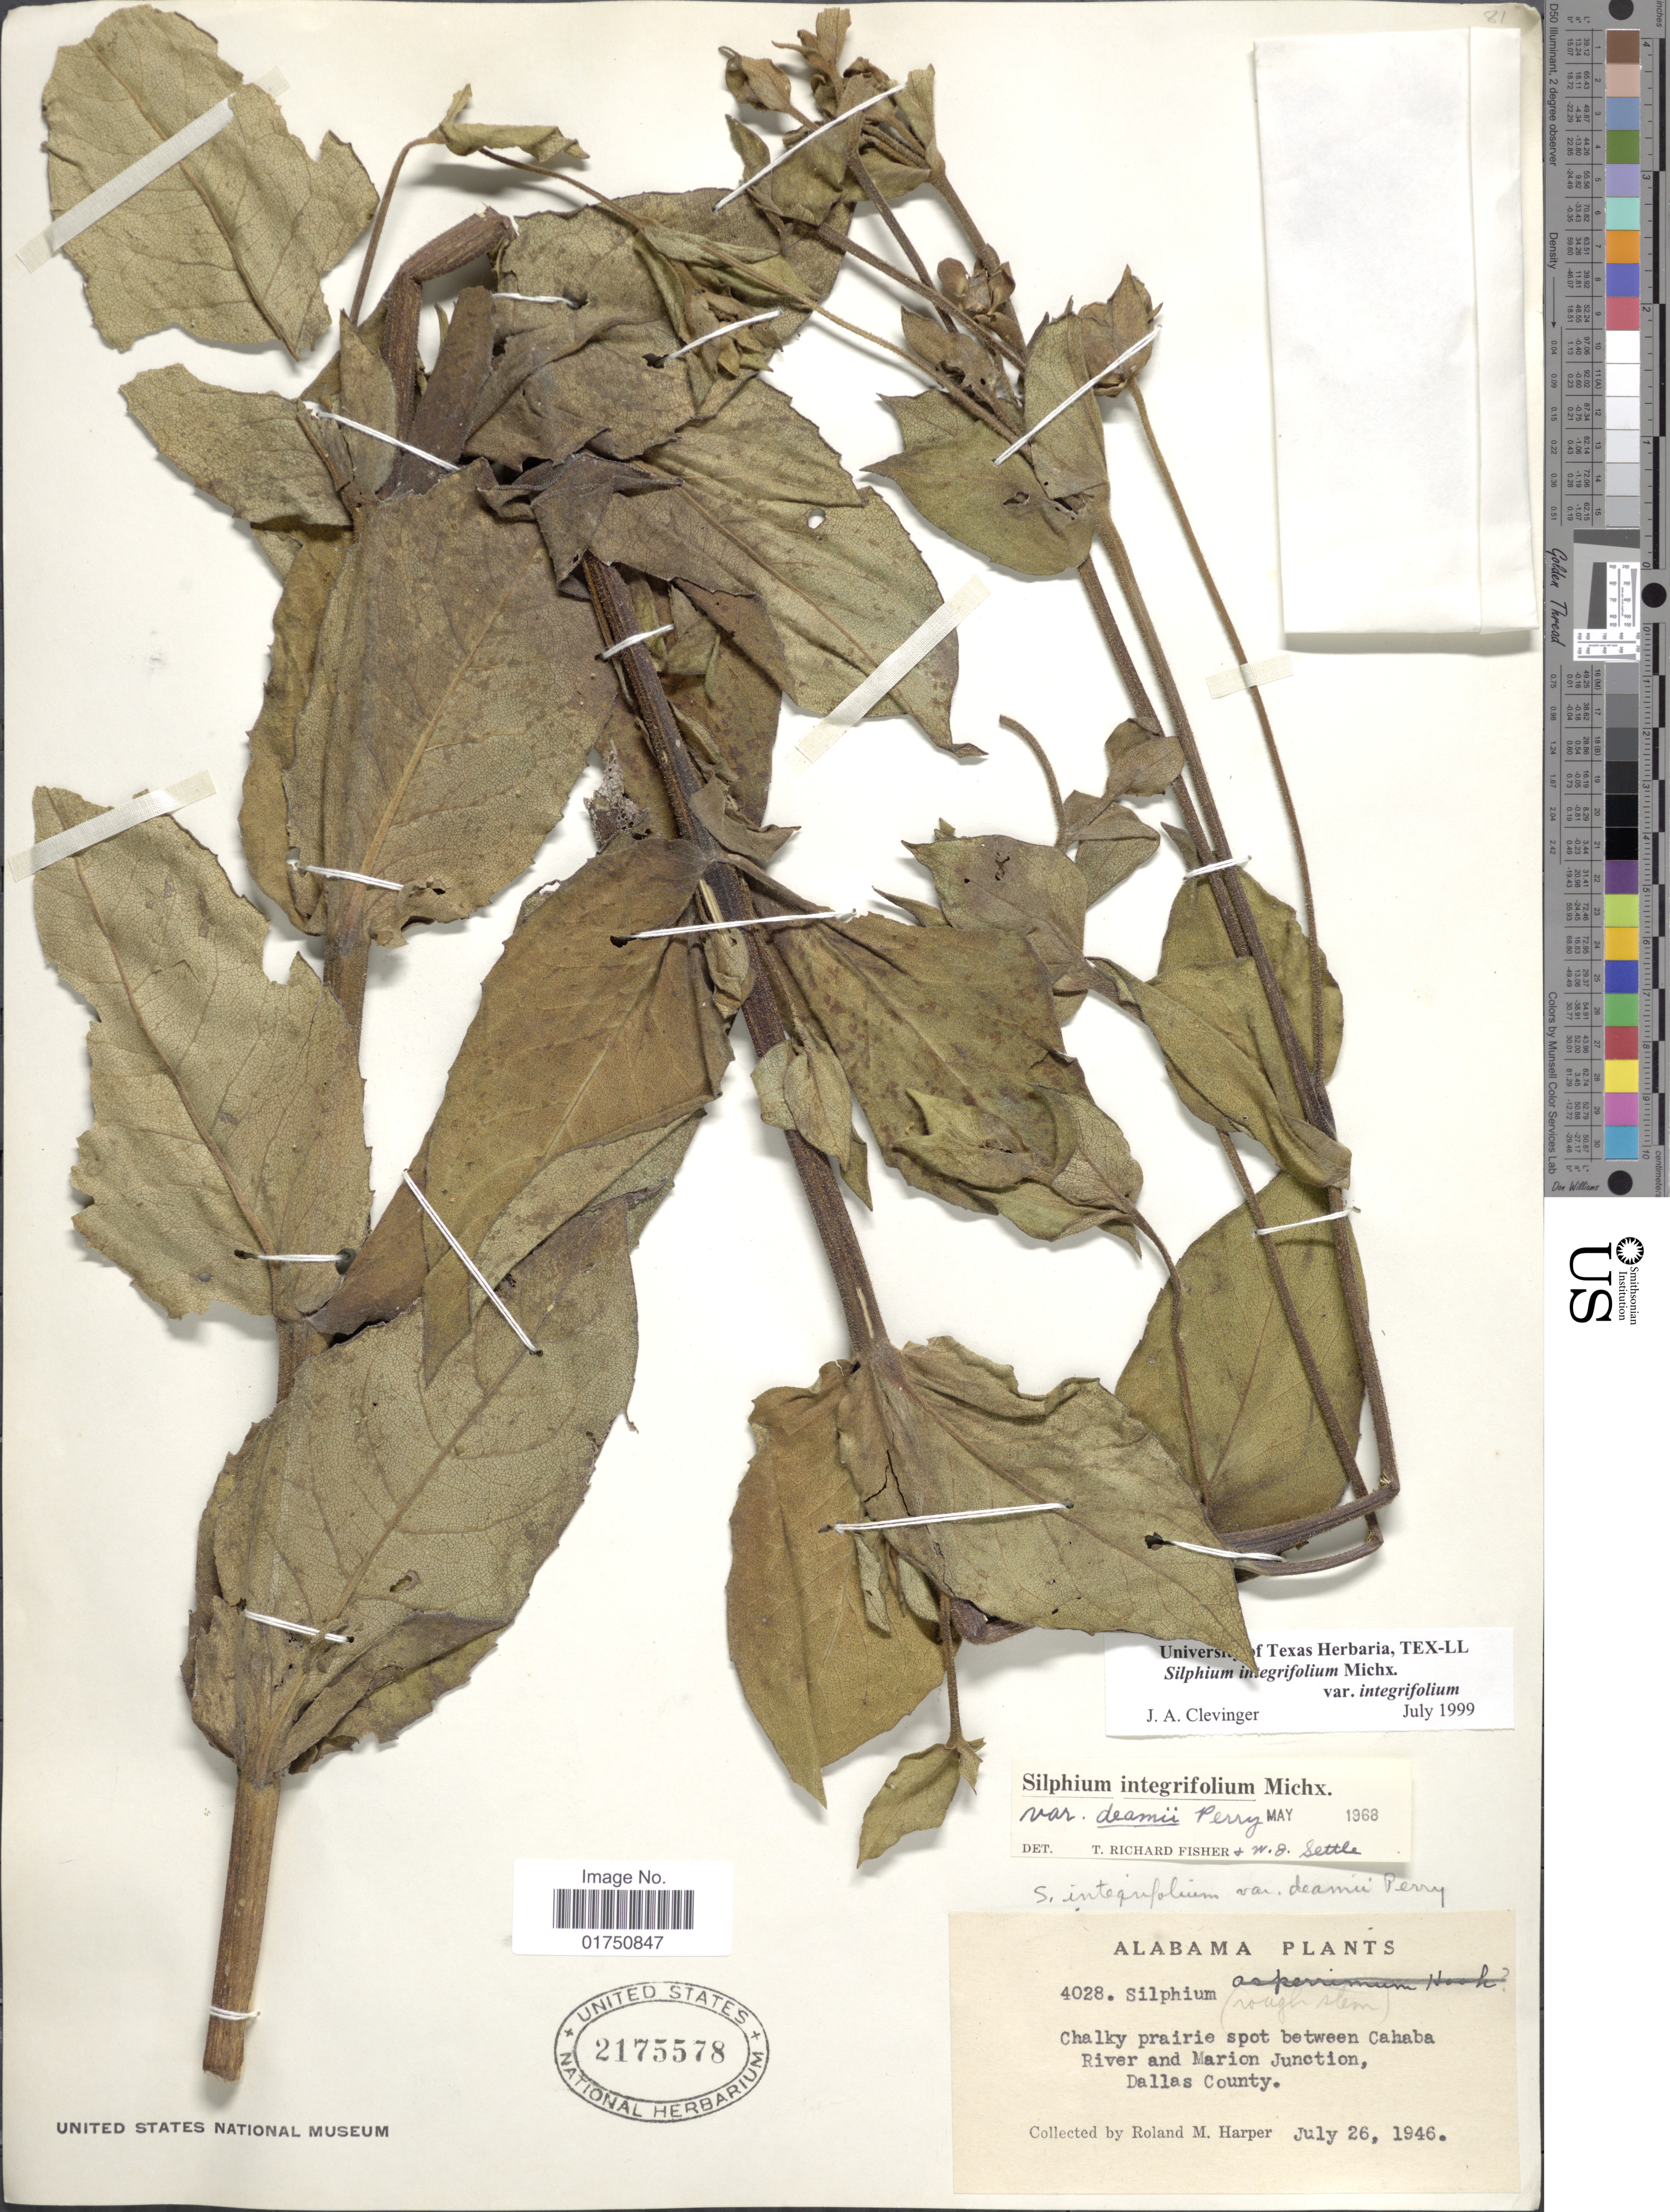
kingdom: Plantae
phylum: Tracheophyta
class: Magnoliopsida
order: Asterales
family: Asteraceae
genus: Silphium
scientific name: Silphium integrifolium var. integrifolium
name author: Michx.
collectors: R. M. Harper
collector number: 4028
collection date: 1946-07-26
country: United States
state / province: Alabama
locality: Chalky prairie spot between Cachaba River and Marion Junction, Dalls County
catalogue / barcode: US 2175578